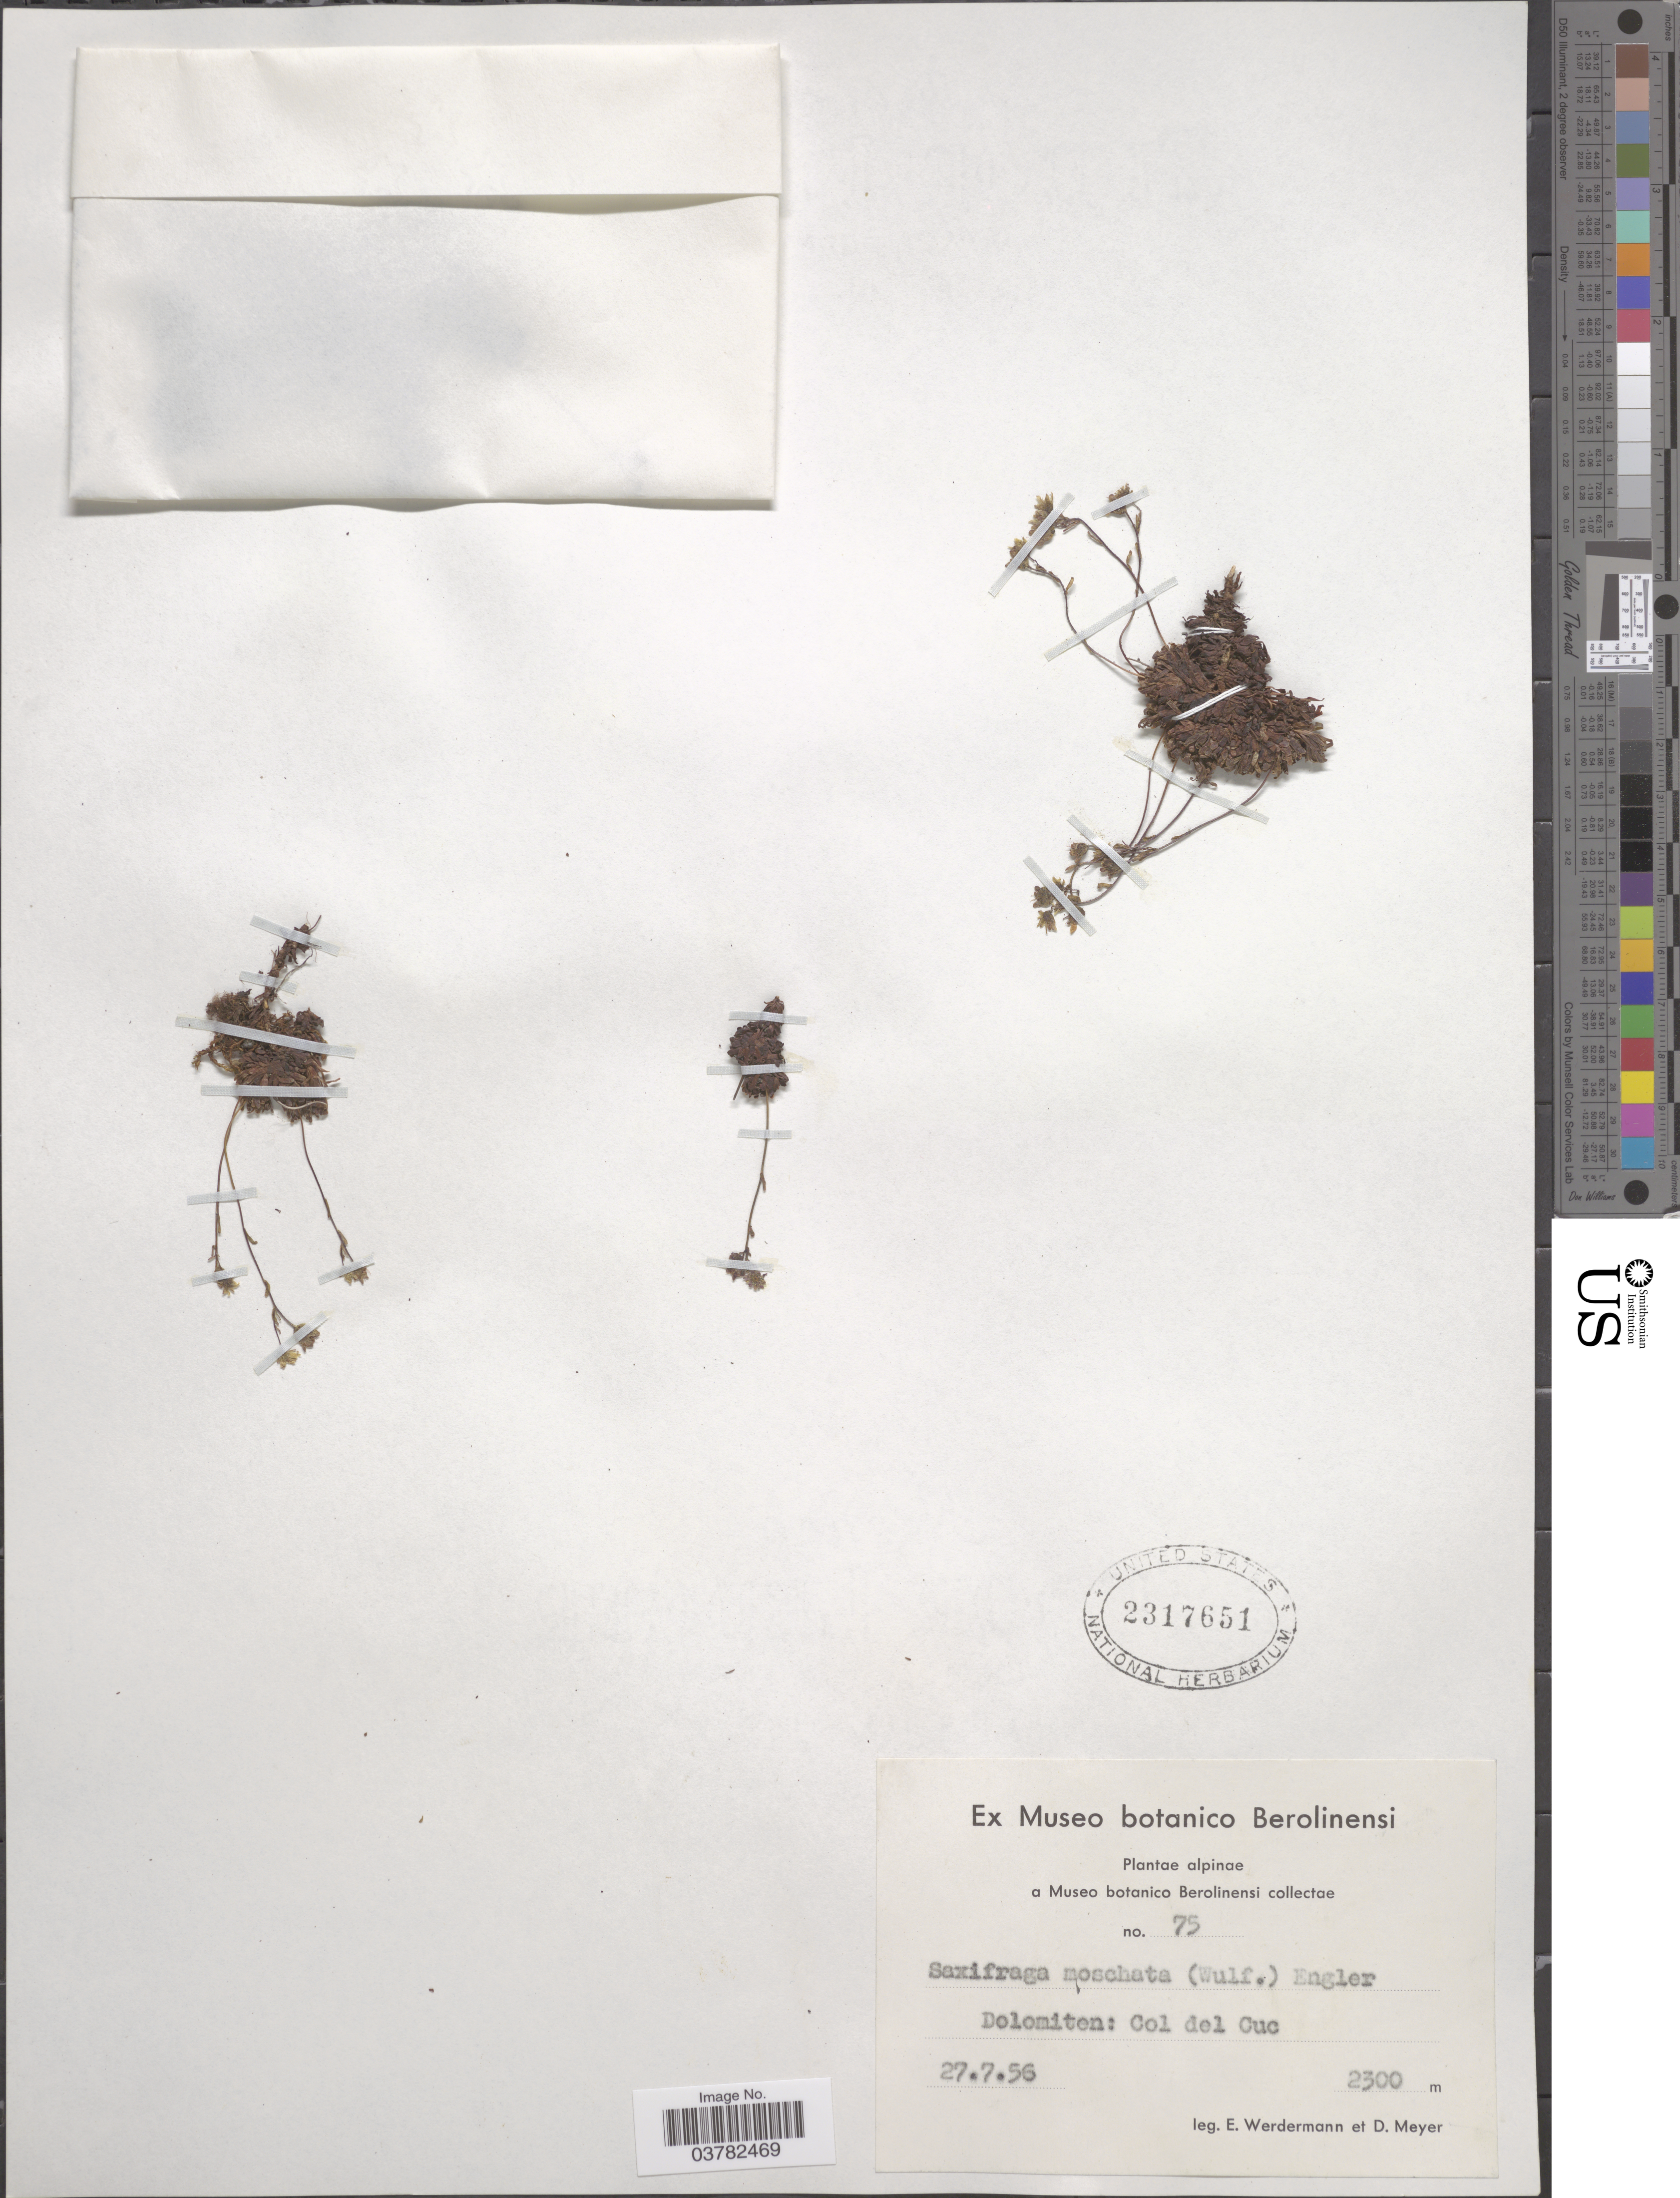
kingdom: Plantae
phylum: Tracheophyta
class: Magnoliopsida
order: Saxifragales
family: Saxifragaceae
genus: Saxifraga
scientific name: Saxifraga moschata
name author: Wulfen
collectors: E. Werdermann & D. Meyer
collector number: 75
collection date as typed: Transcribed d/m/y: 27/7/56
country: Italy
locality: Dolomiten: Col del Cuc.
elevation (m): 2300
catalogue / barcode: US 2317651